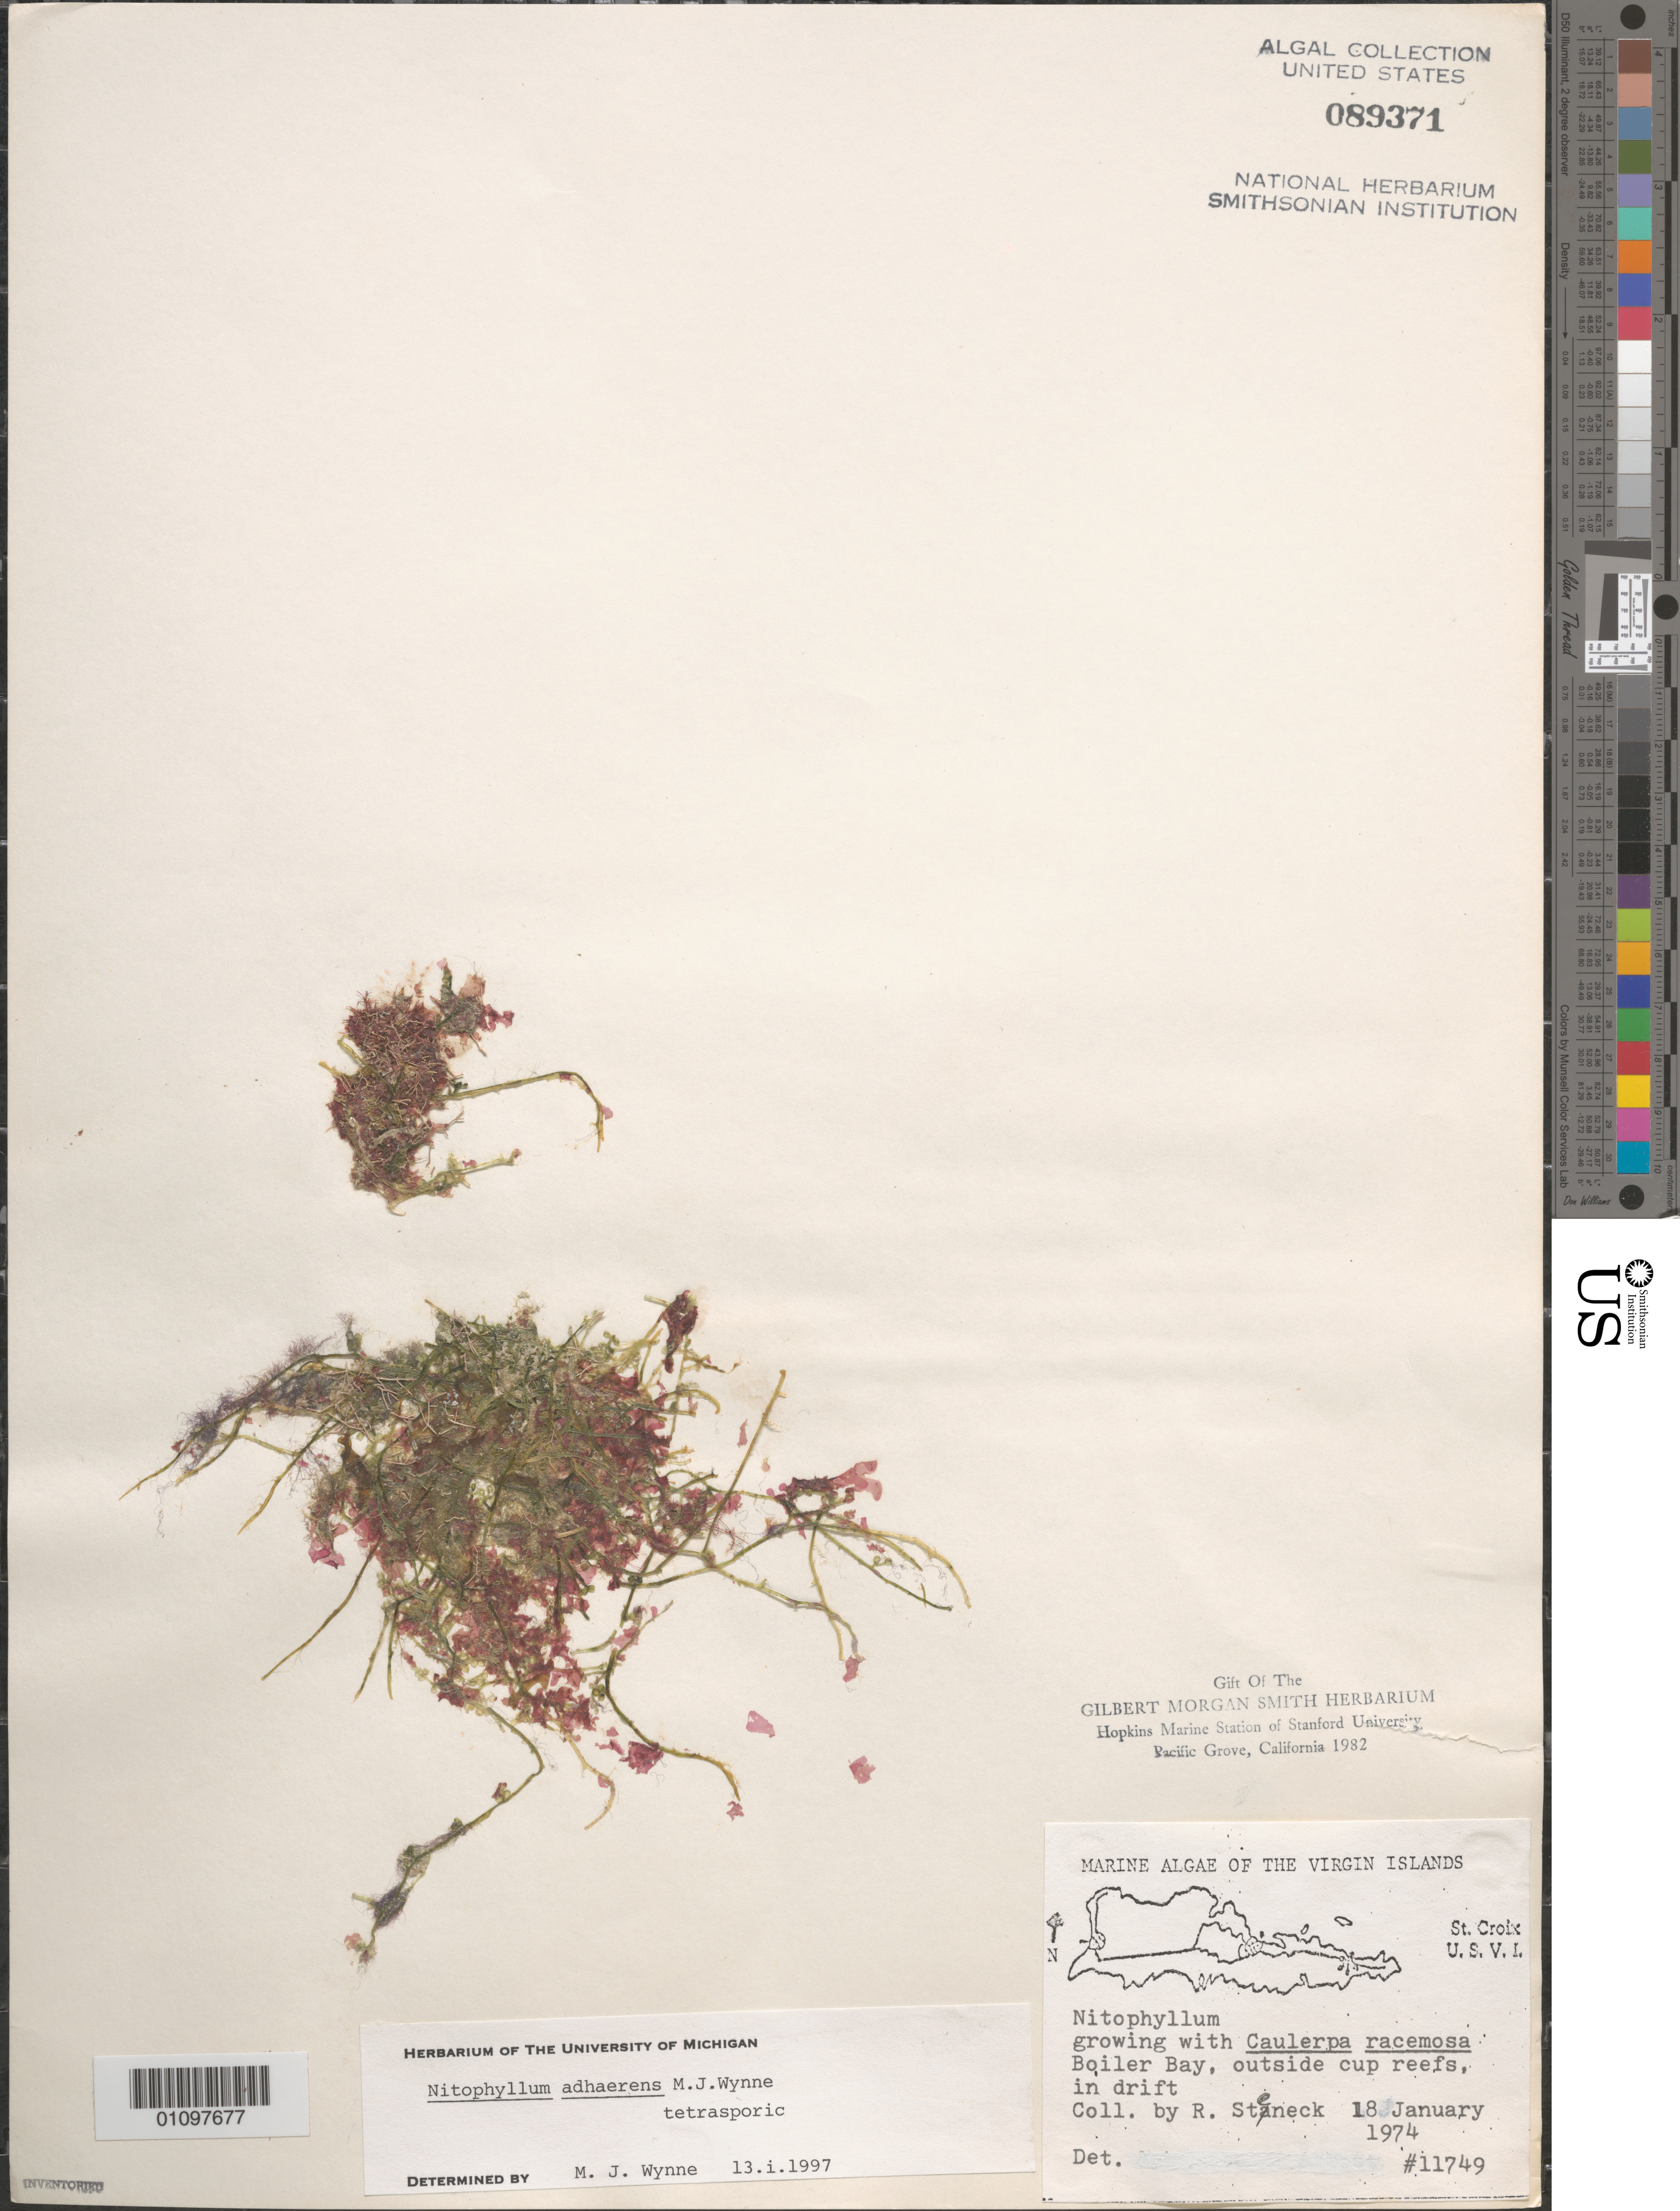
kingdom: Plantae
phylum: Rhodophyta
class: Florideophyceae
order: Ceramiales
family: Delesseriaceae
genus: Nitophyllum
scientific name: Nitophyllum adhaerens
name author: M.J. Wynne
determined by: Wynne, M. J.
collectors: R. Steneck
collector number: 11749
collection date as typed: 18 Jan 1974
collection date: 1974-01-18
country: U.S. Virgin Islands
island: St. Croix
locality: Boiler Bay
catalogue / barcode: US 89371